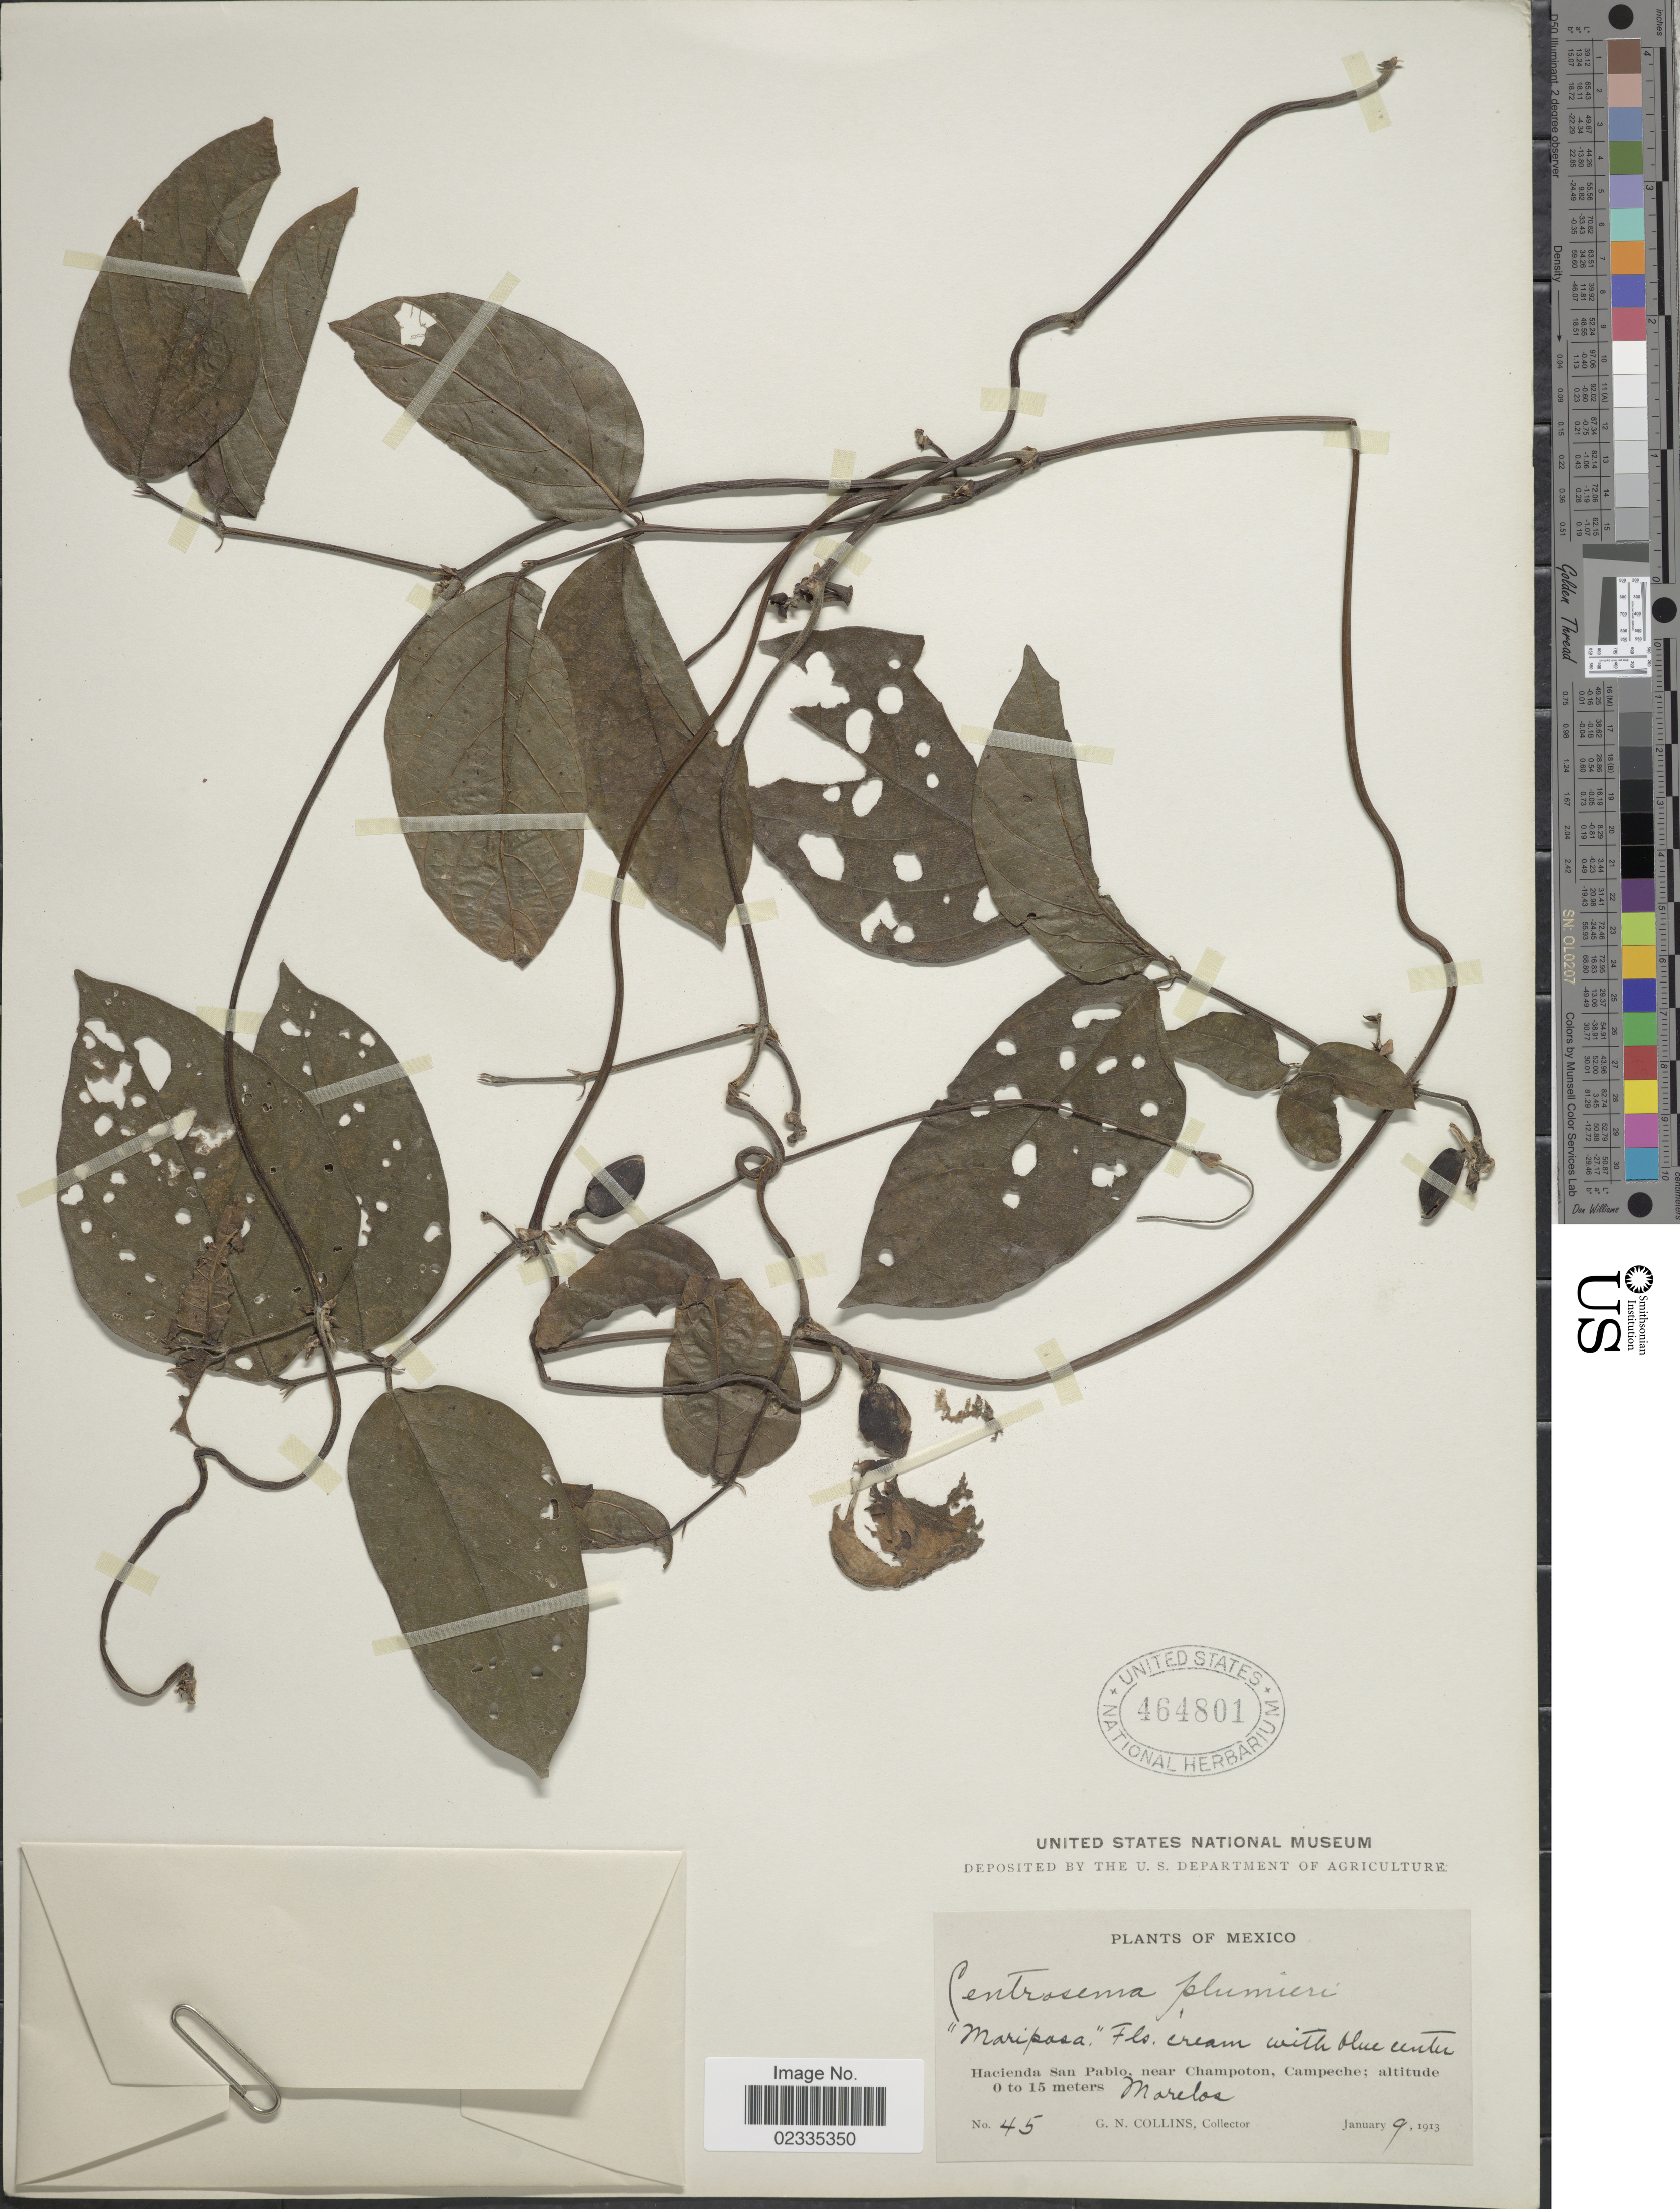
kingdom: Plantae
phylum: Tracheophyta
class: Magnoliopsida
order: Fabales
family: Fabaceae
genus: Centrosema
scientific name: Centrosema plumieri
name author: (Turpin ex Pers.) Benth.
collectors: G. Collins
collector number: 45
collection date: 1913-01-09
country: Mexico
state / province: Morelos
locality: Hacienda San Pablo, near Champoton, Campeche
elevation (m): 0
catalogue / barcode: US 464801